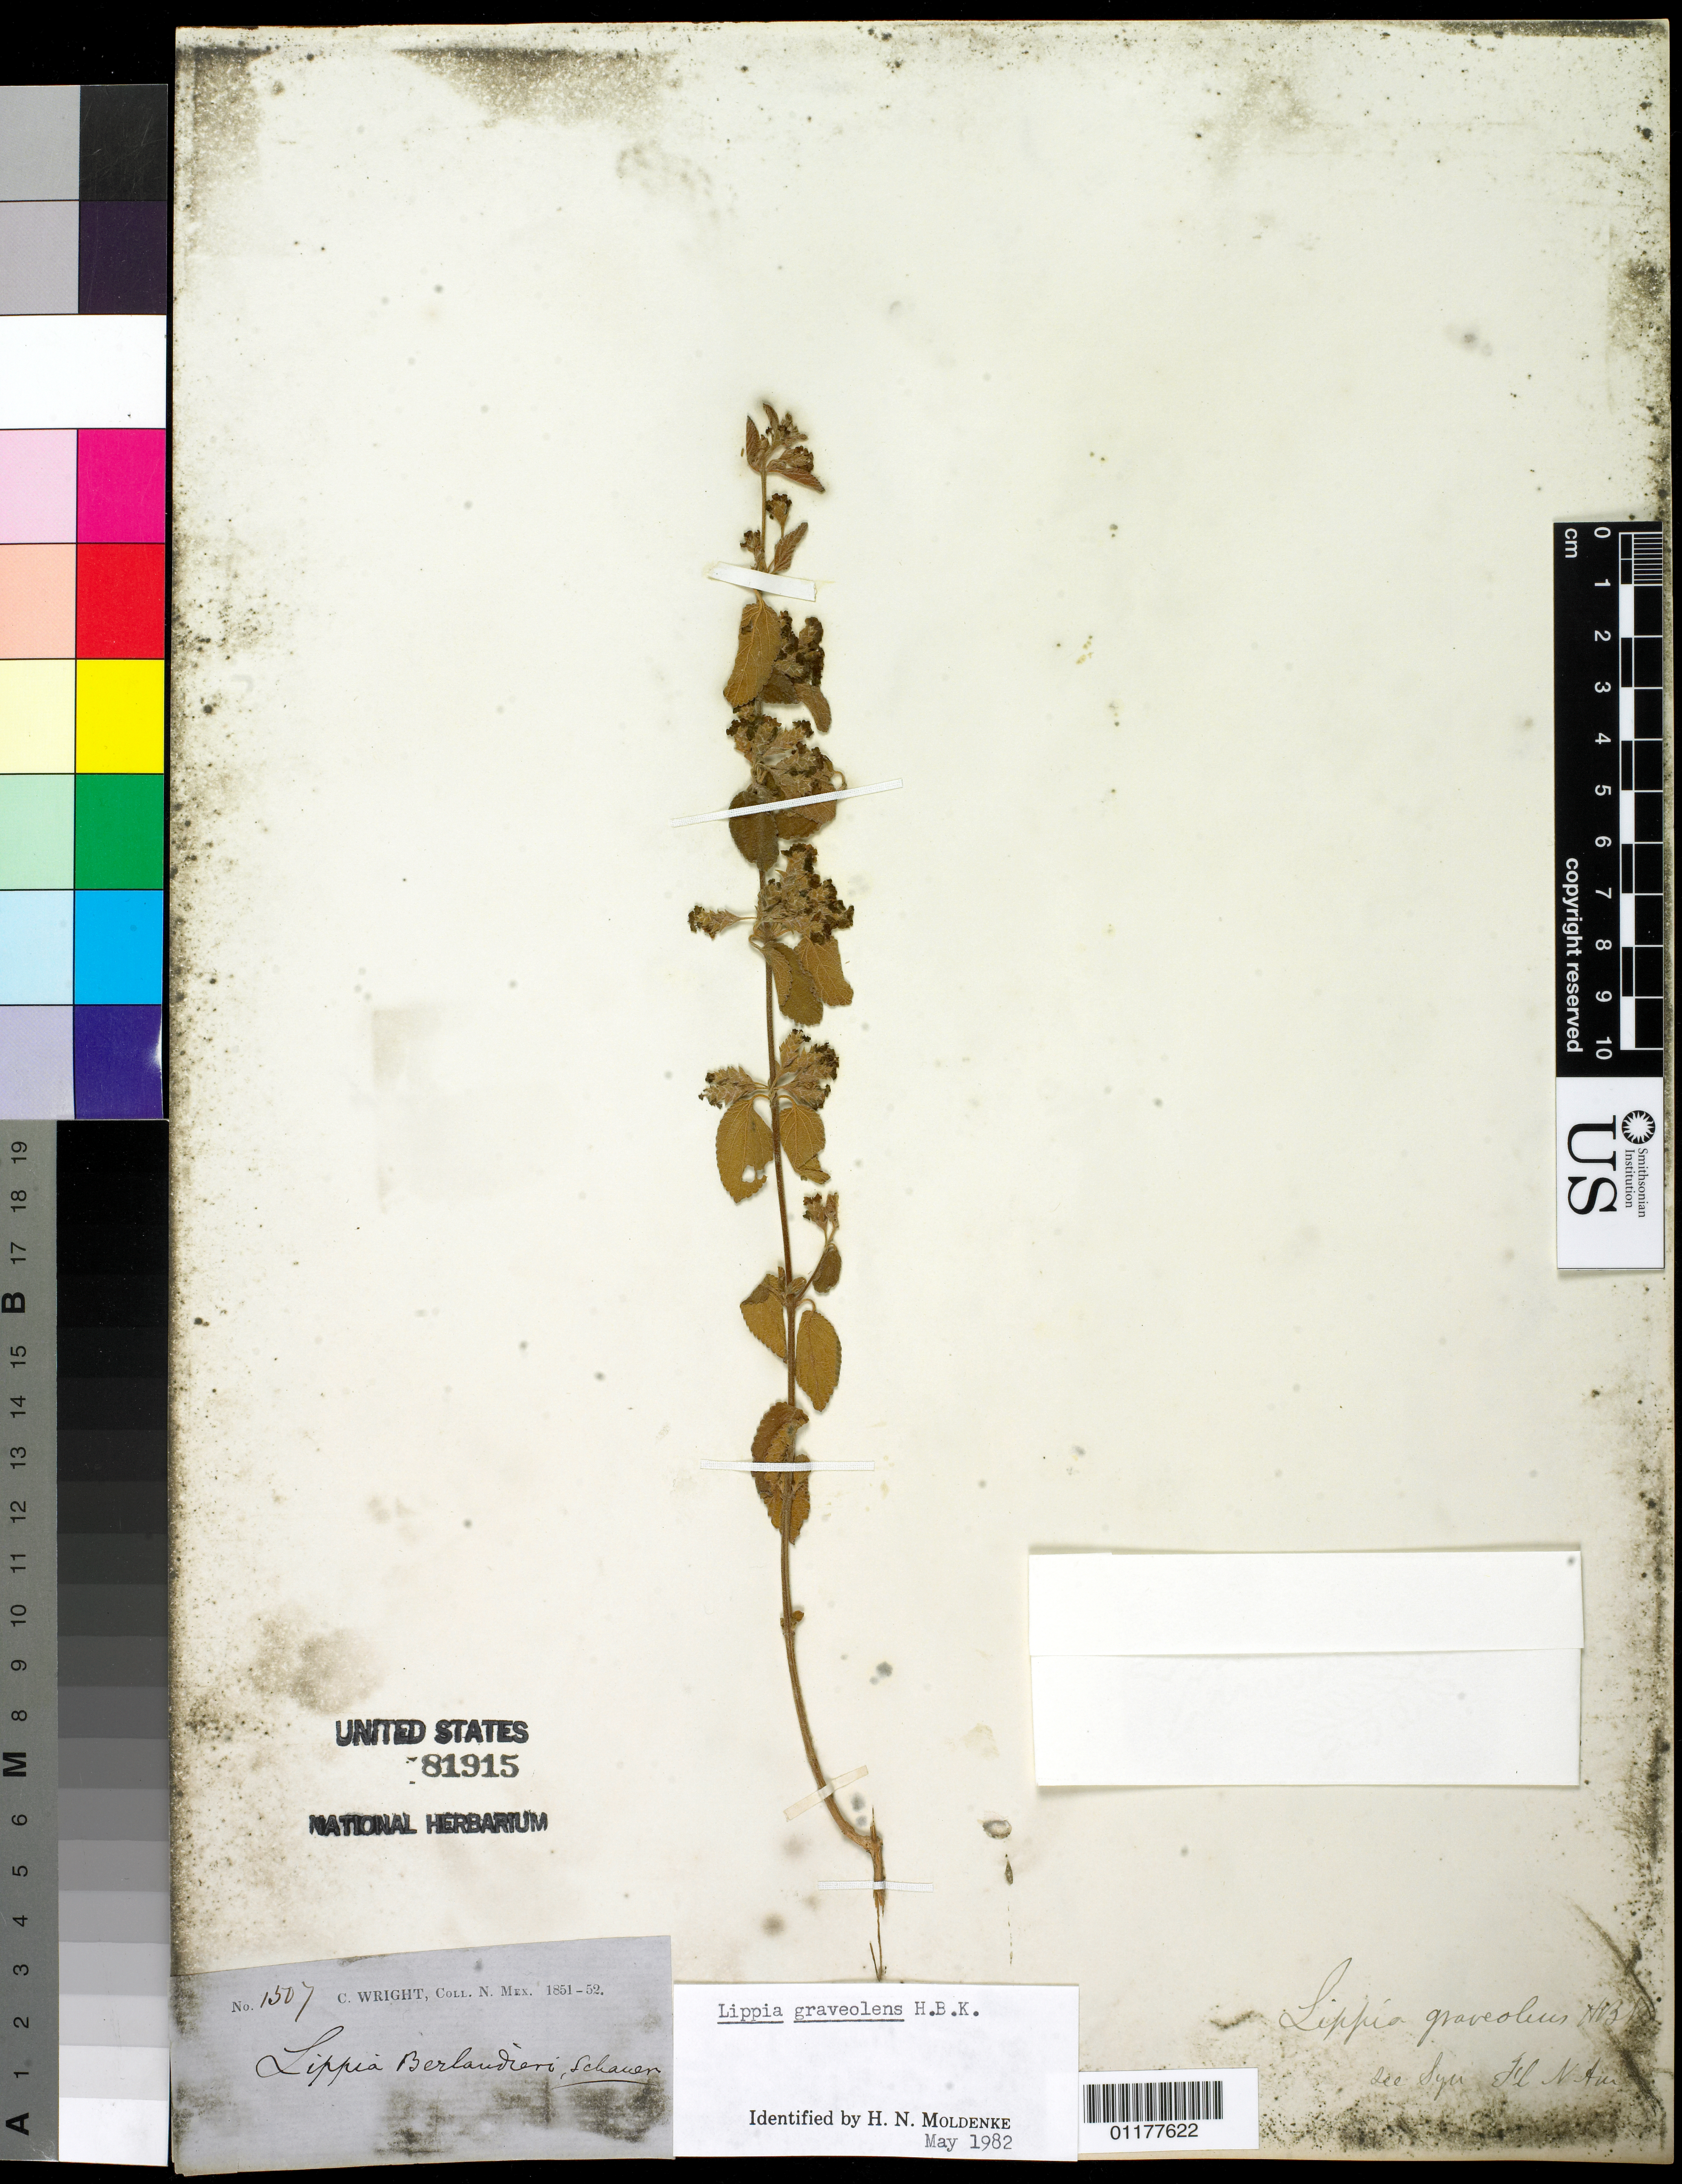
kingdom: Plantae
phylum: Tracheophyta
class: Magnoliopsida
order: Lamiales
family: Verbenaceae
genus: Lippia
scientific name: Lippia graveolens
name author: Kunth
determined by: Moldenke, H. N.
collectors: C. Wright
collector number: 1507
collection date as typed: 1851 to -- --- 1852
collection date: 1851/1852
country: United States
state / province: New Mexico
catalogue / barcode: US 81915